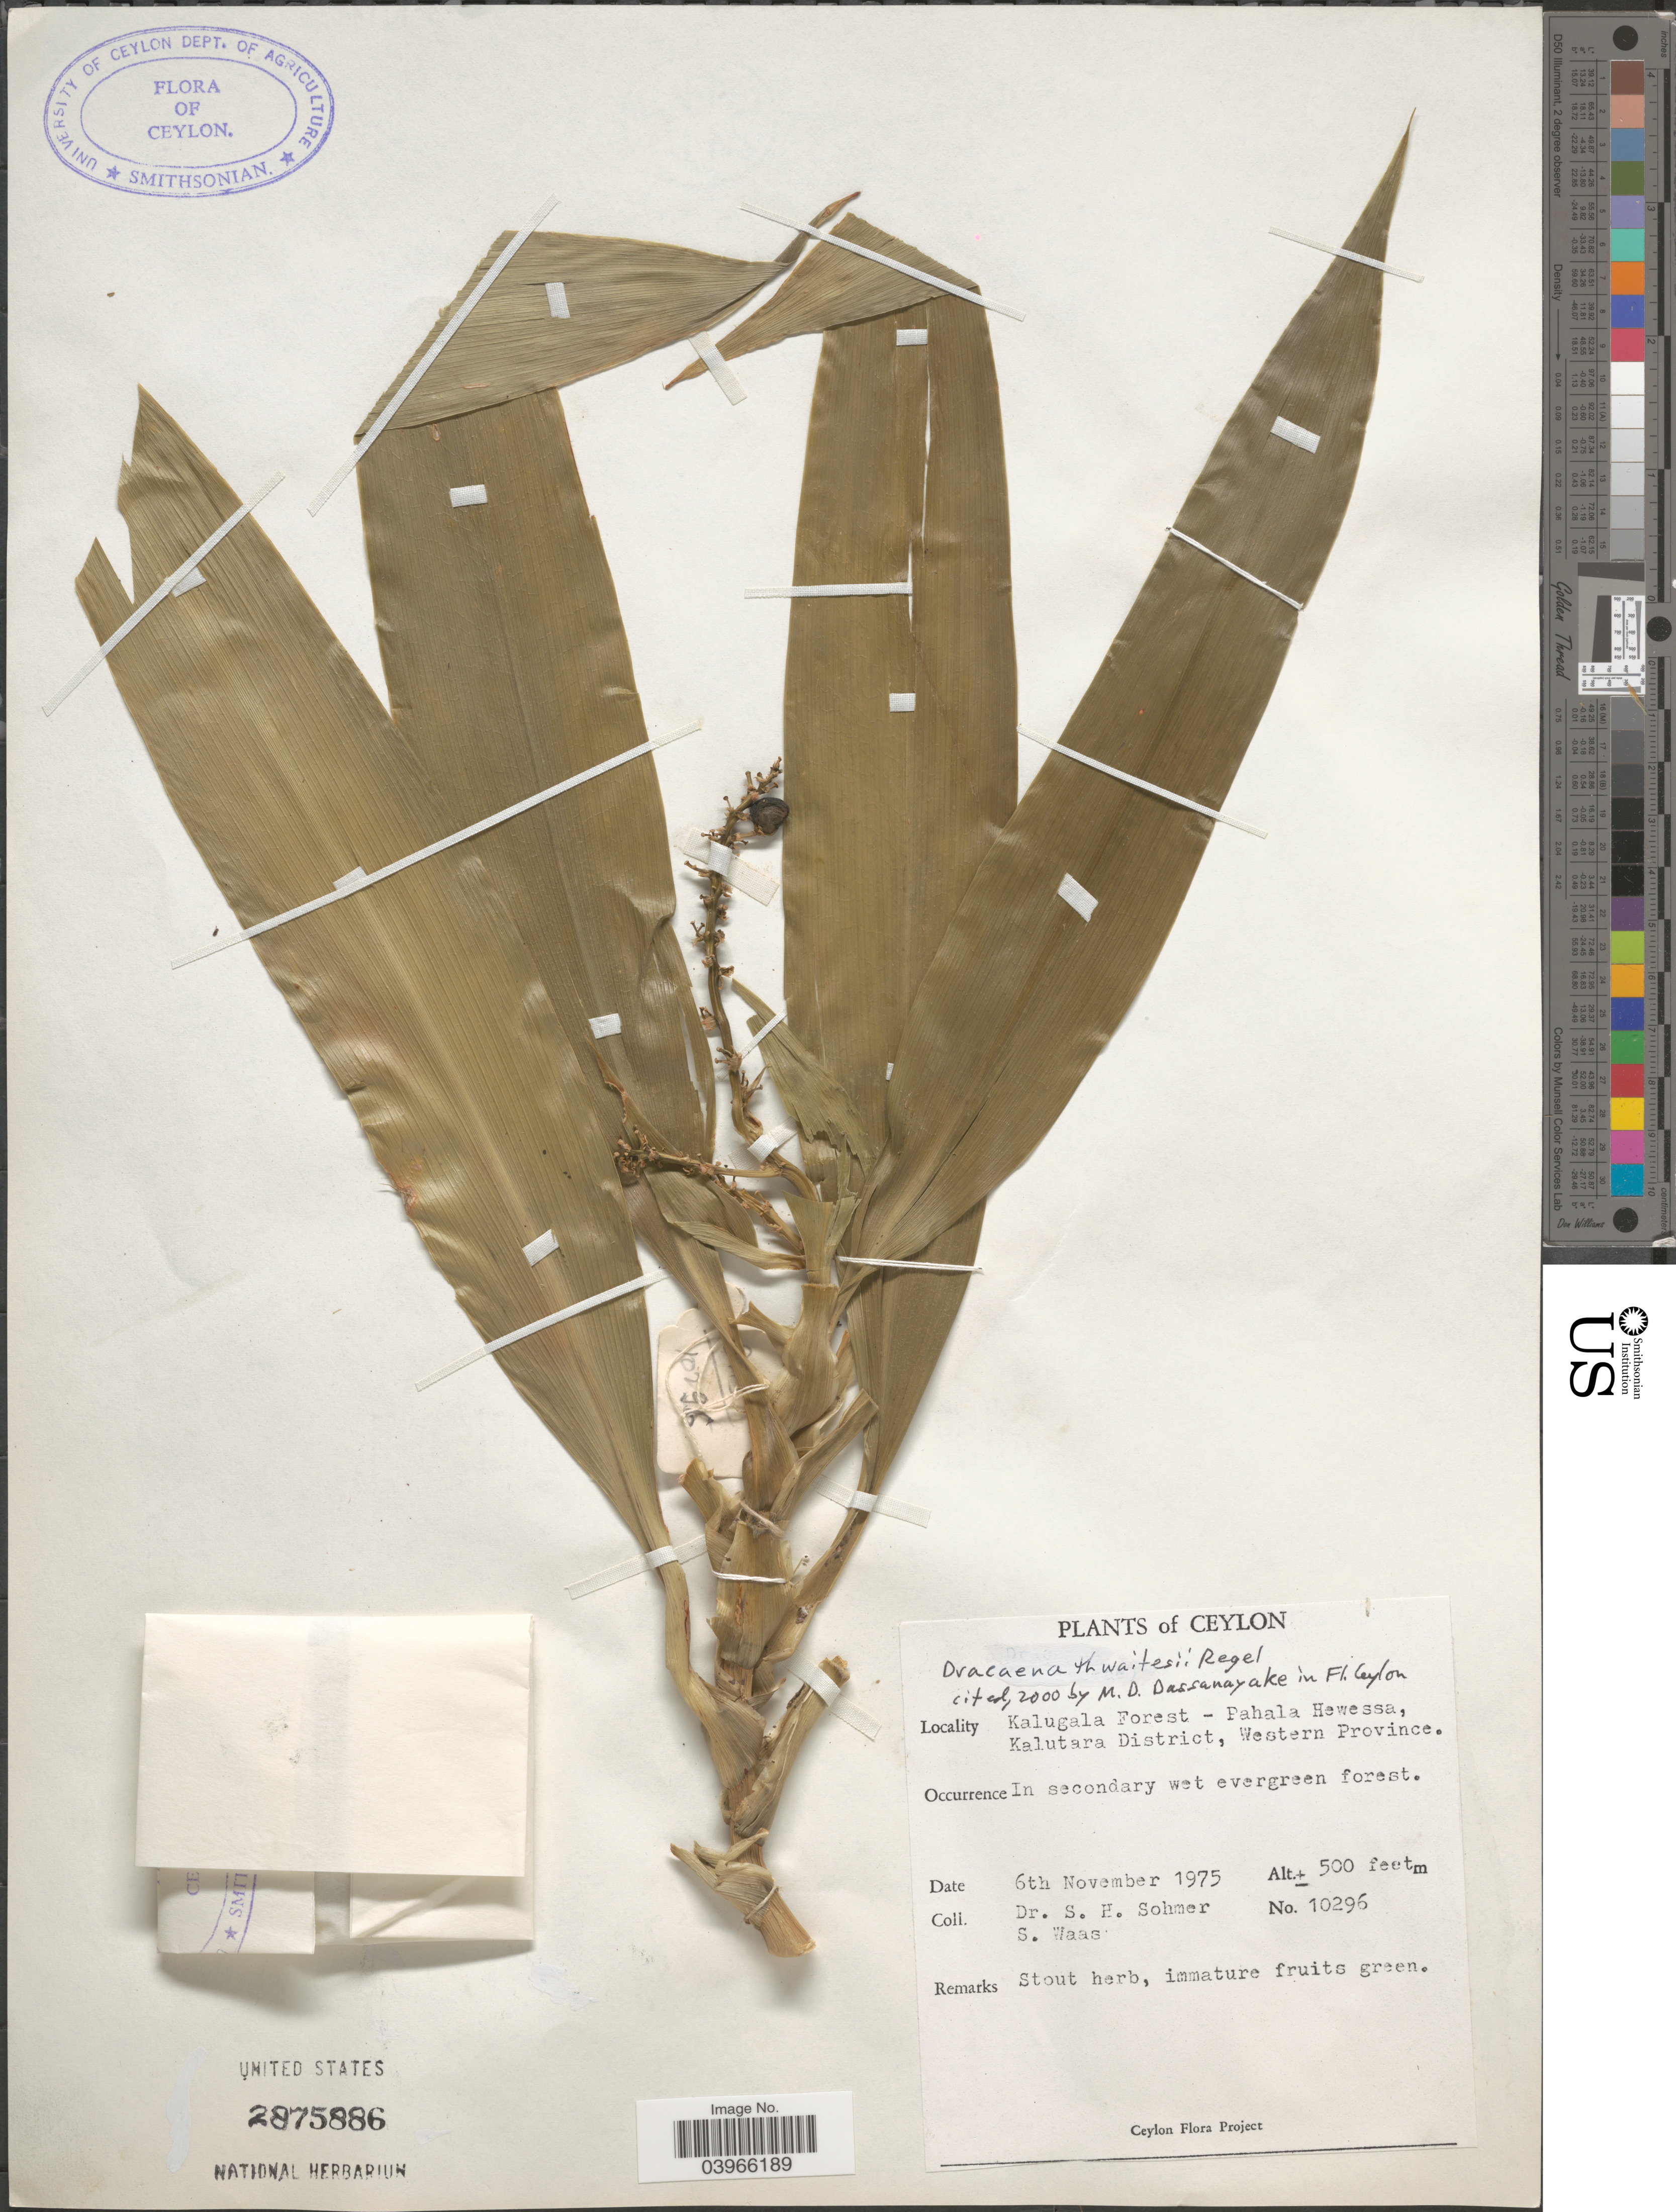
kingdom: Plantae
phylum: Tracheophyta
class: Liliopsida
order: Asparagales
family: Asparagaceae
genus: Dracaena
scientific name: Dracaena thwaitesii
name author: Regel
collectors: S. H. Sohmer & S. Waas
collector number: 10296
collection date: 1975-11-06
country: Sri Lanka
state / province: Western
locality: Ceylon. Kalugala Forest - Pahala Hewessa, Kalutara District, Western Province.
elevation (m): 152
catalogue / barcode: US 2875886